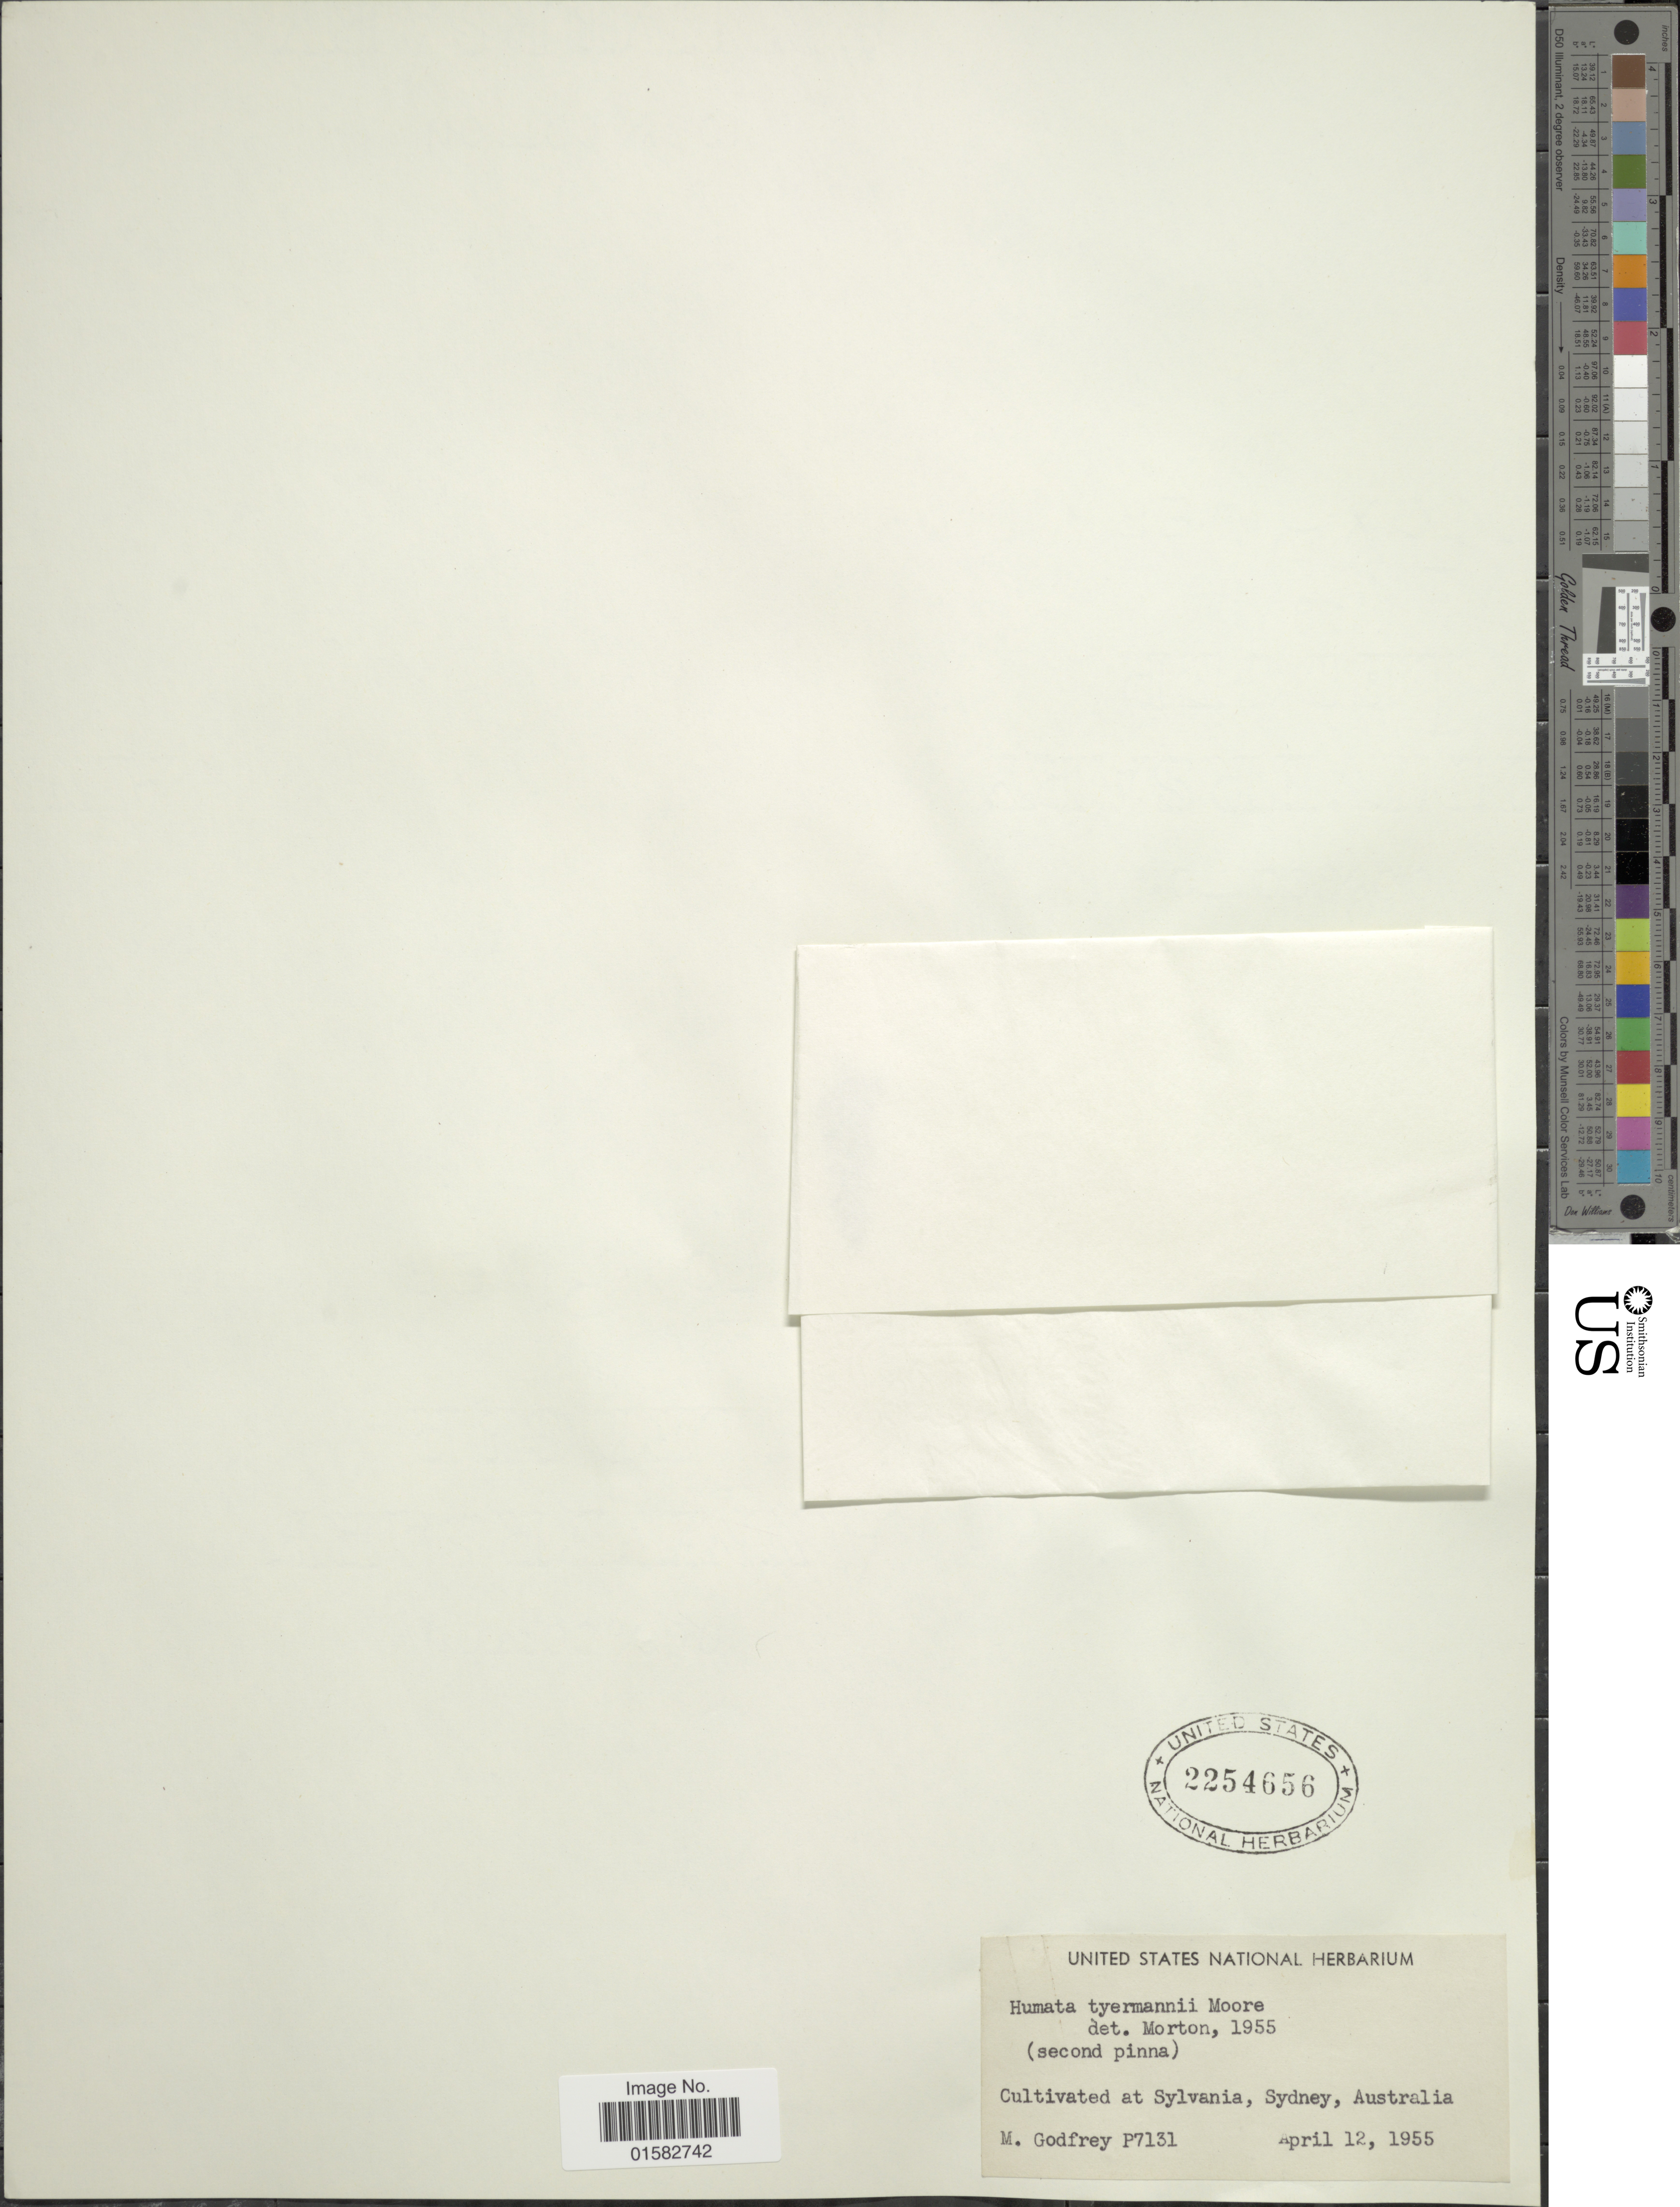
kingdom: Plantae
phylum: Tracheophyta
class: Polypodiopsida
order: Polypodiales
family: Davalliaceae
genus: Davallia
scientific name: Davallia griffithiana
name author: Hook.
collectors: M. R. Godfrey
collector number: P 7131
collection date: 1955-04-12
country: Australia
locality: Sylvania, Sydney, Australia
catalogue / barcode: US 2254656